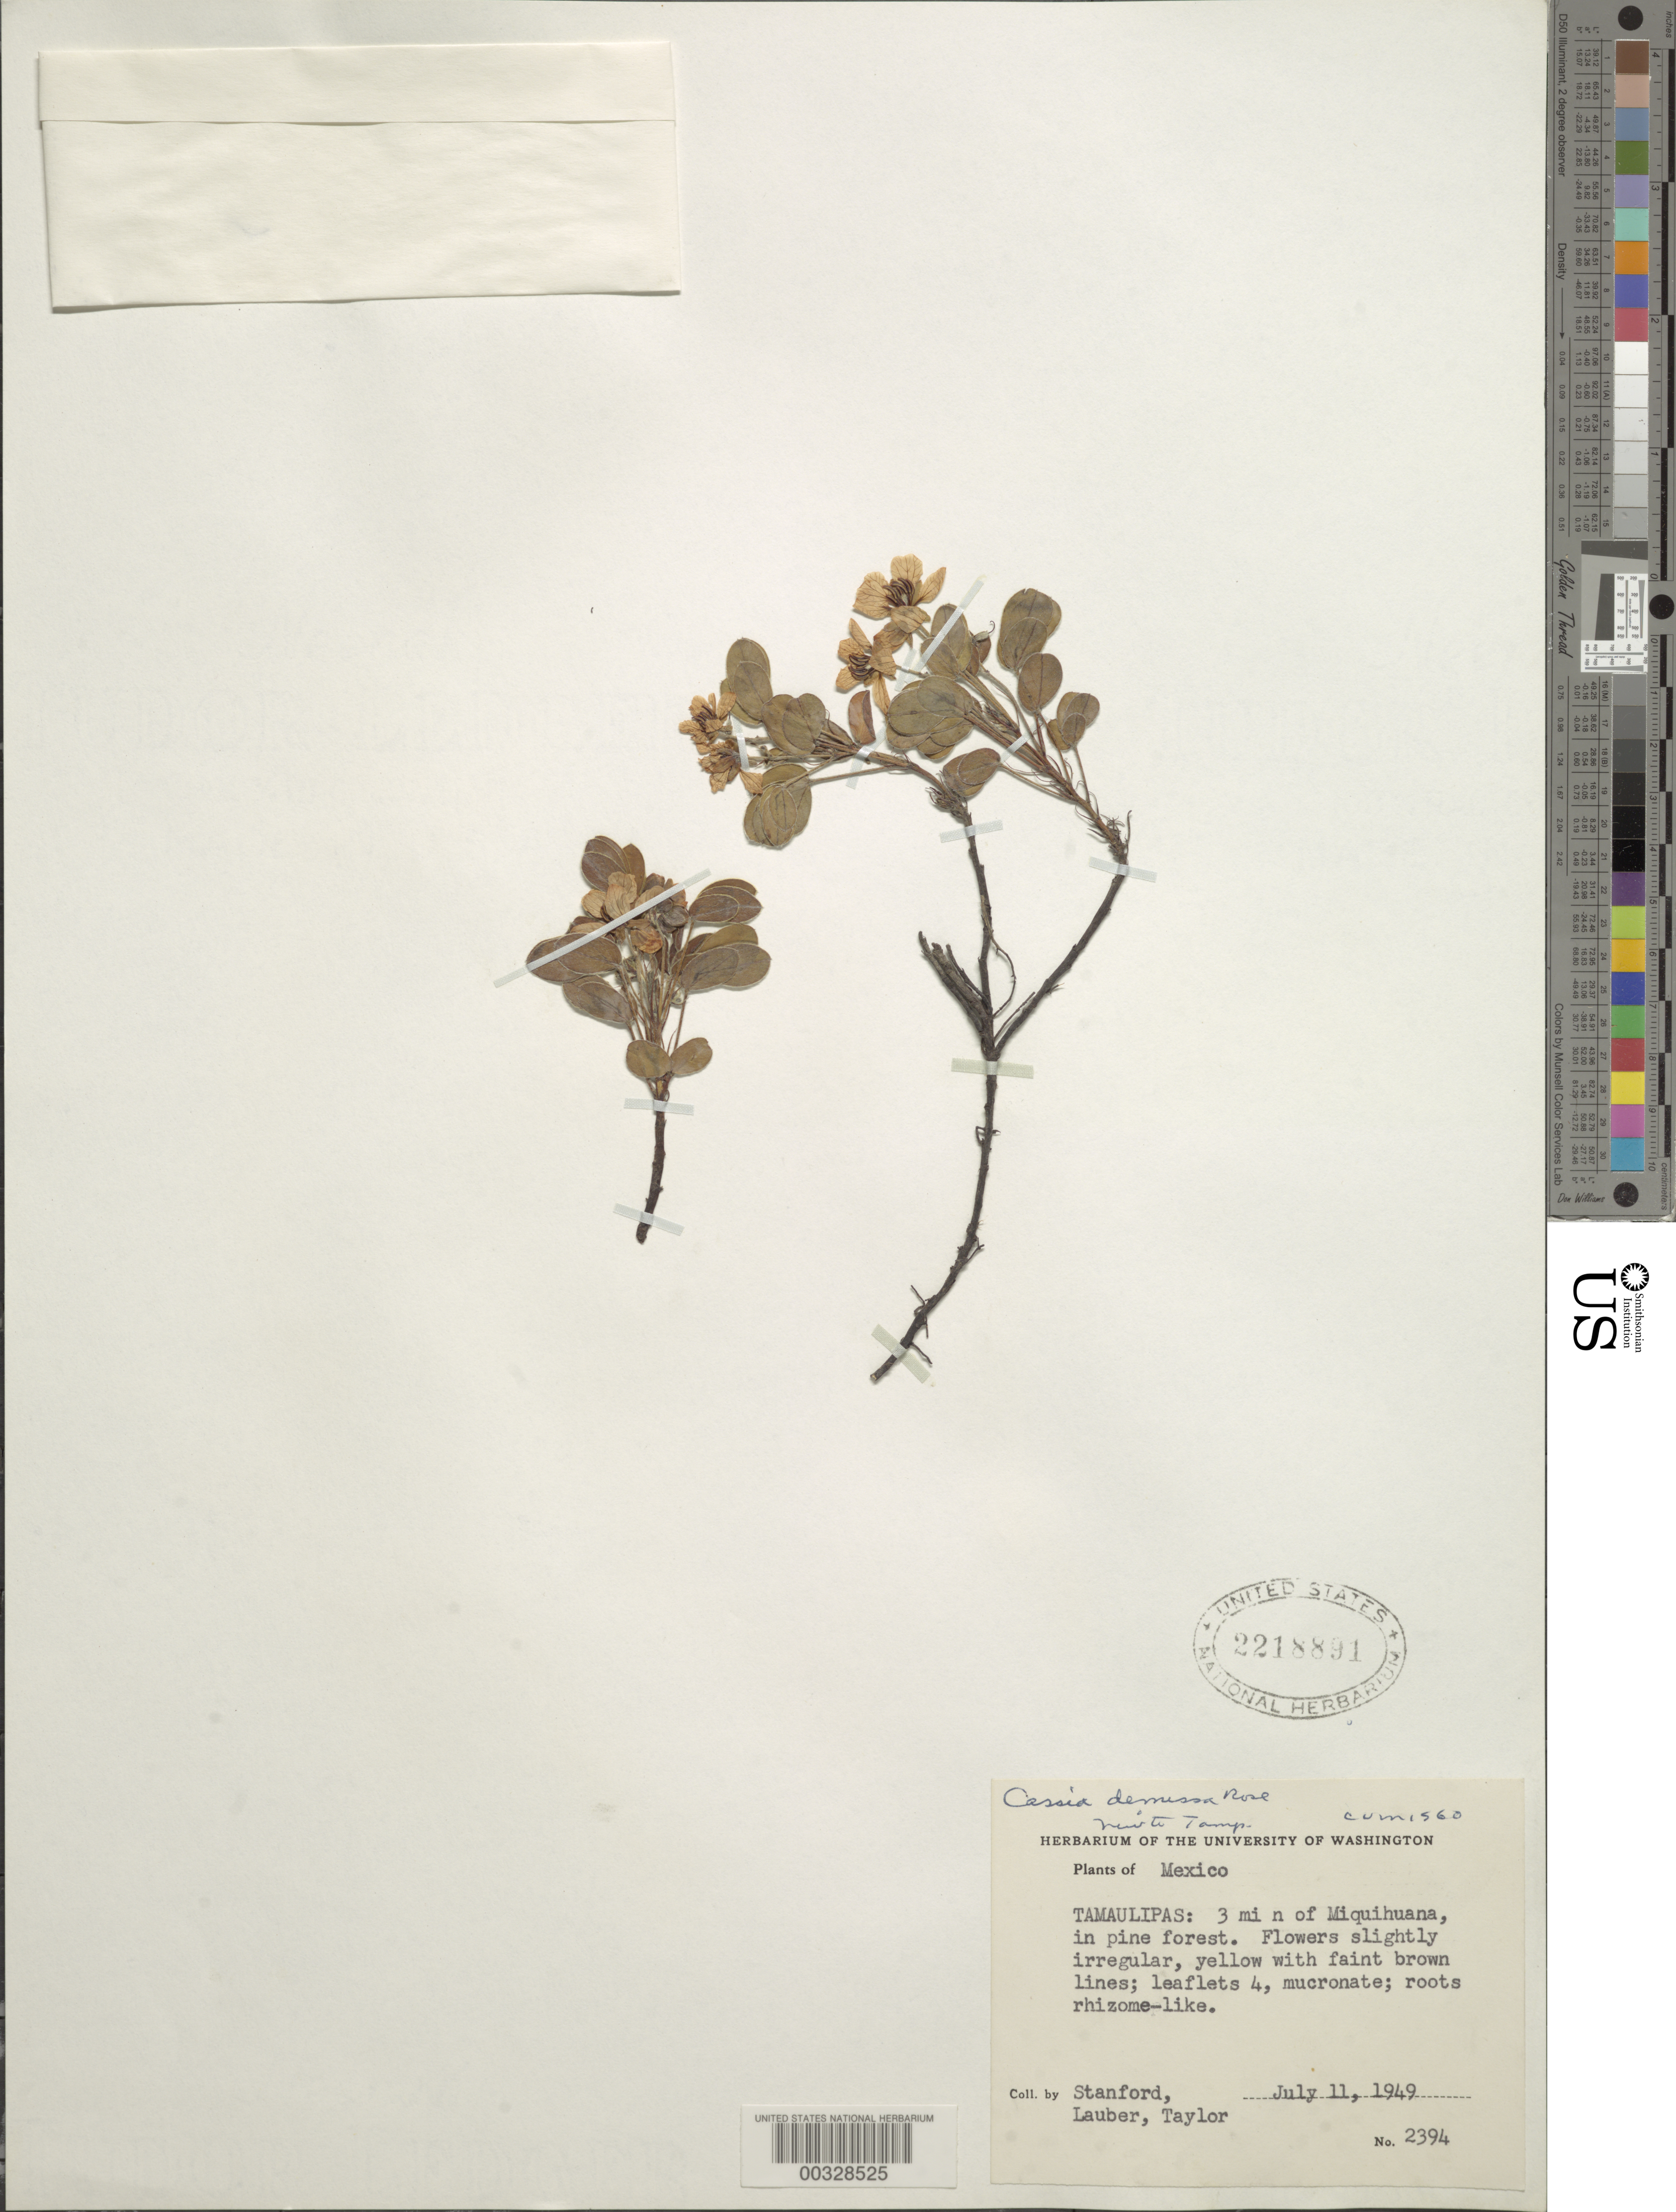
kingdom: Plantae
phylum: Tracheophyta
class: Magnoliopsida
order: Fabales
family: Fabaceae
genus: Senna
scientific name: Senna demissa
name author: (Rose) H.S. Irwin & Barneby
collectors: L. R. Stanford, Lauber, -- & -- Taylor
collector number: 10858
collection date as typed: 11 Jul 1949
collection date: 1949-07-11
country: Mexico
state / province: Tamaulipas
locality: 3 mi N of Miquihuana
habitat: In pine forest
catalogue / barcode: US 2218891